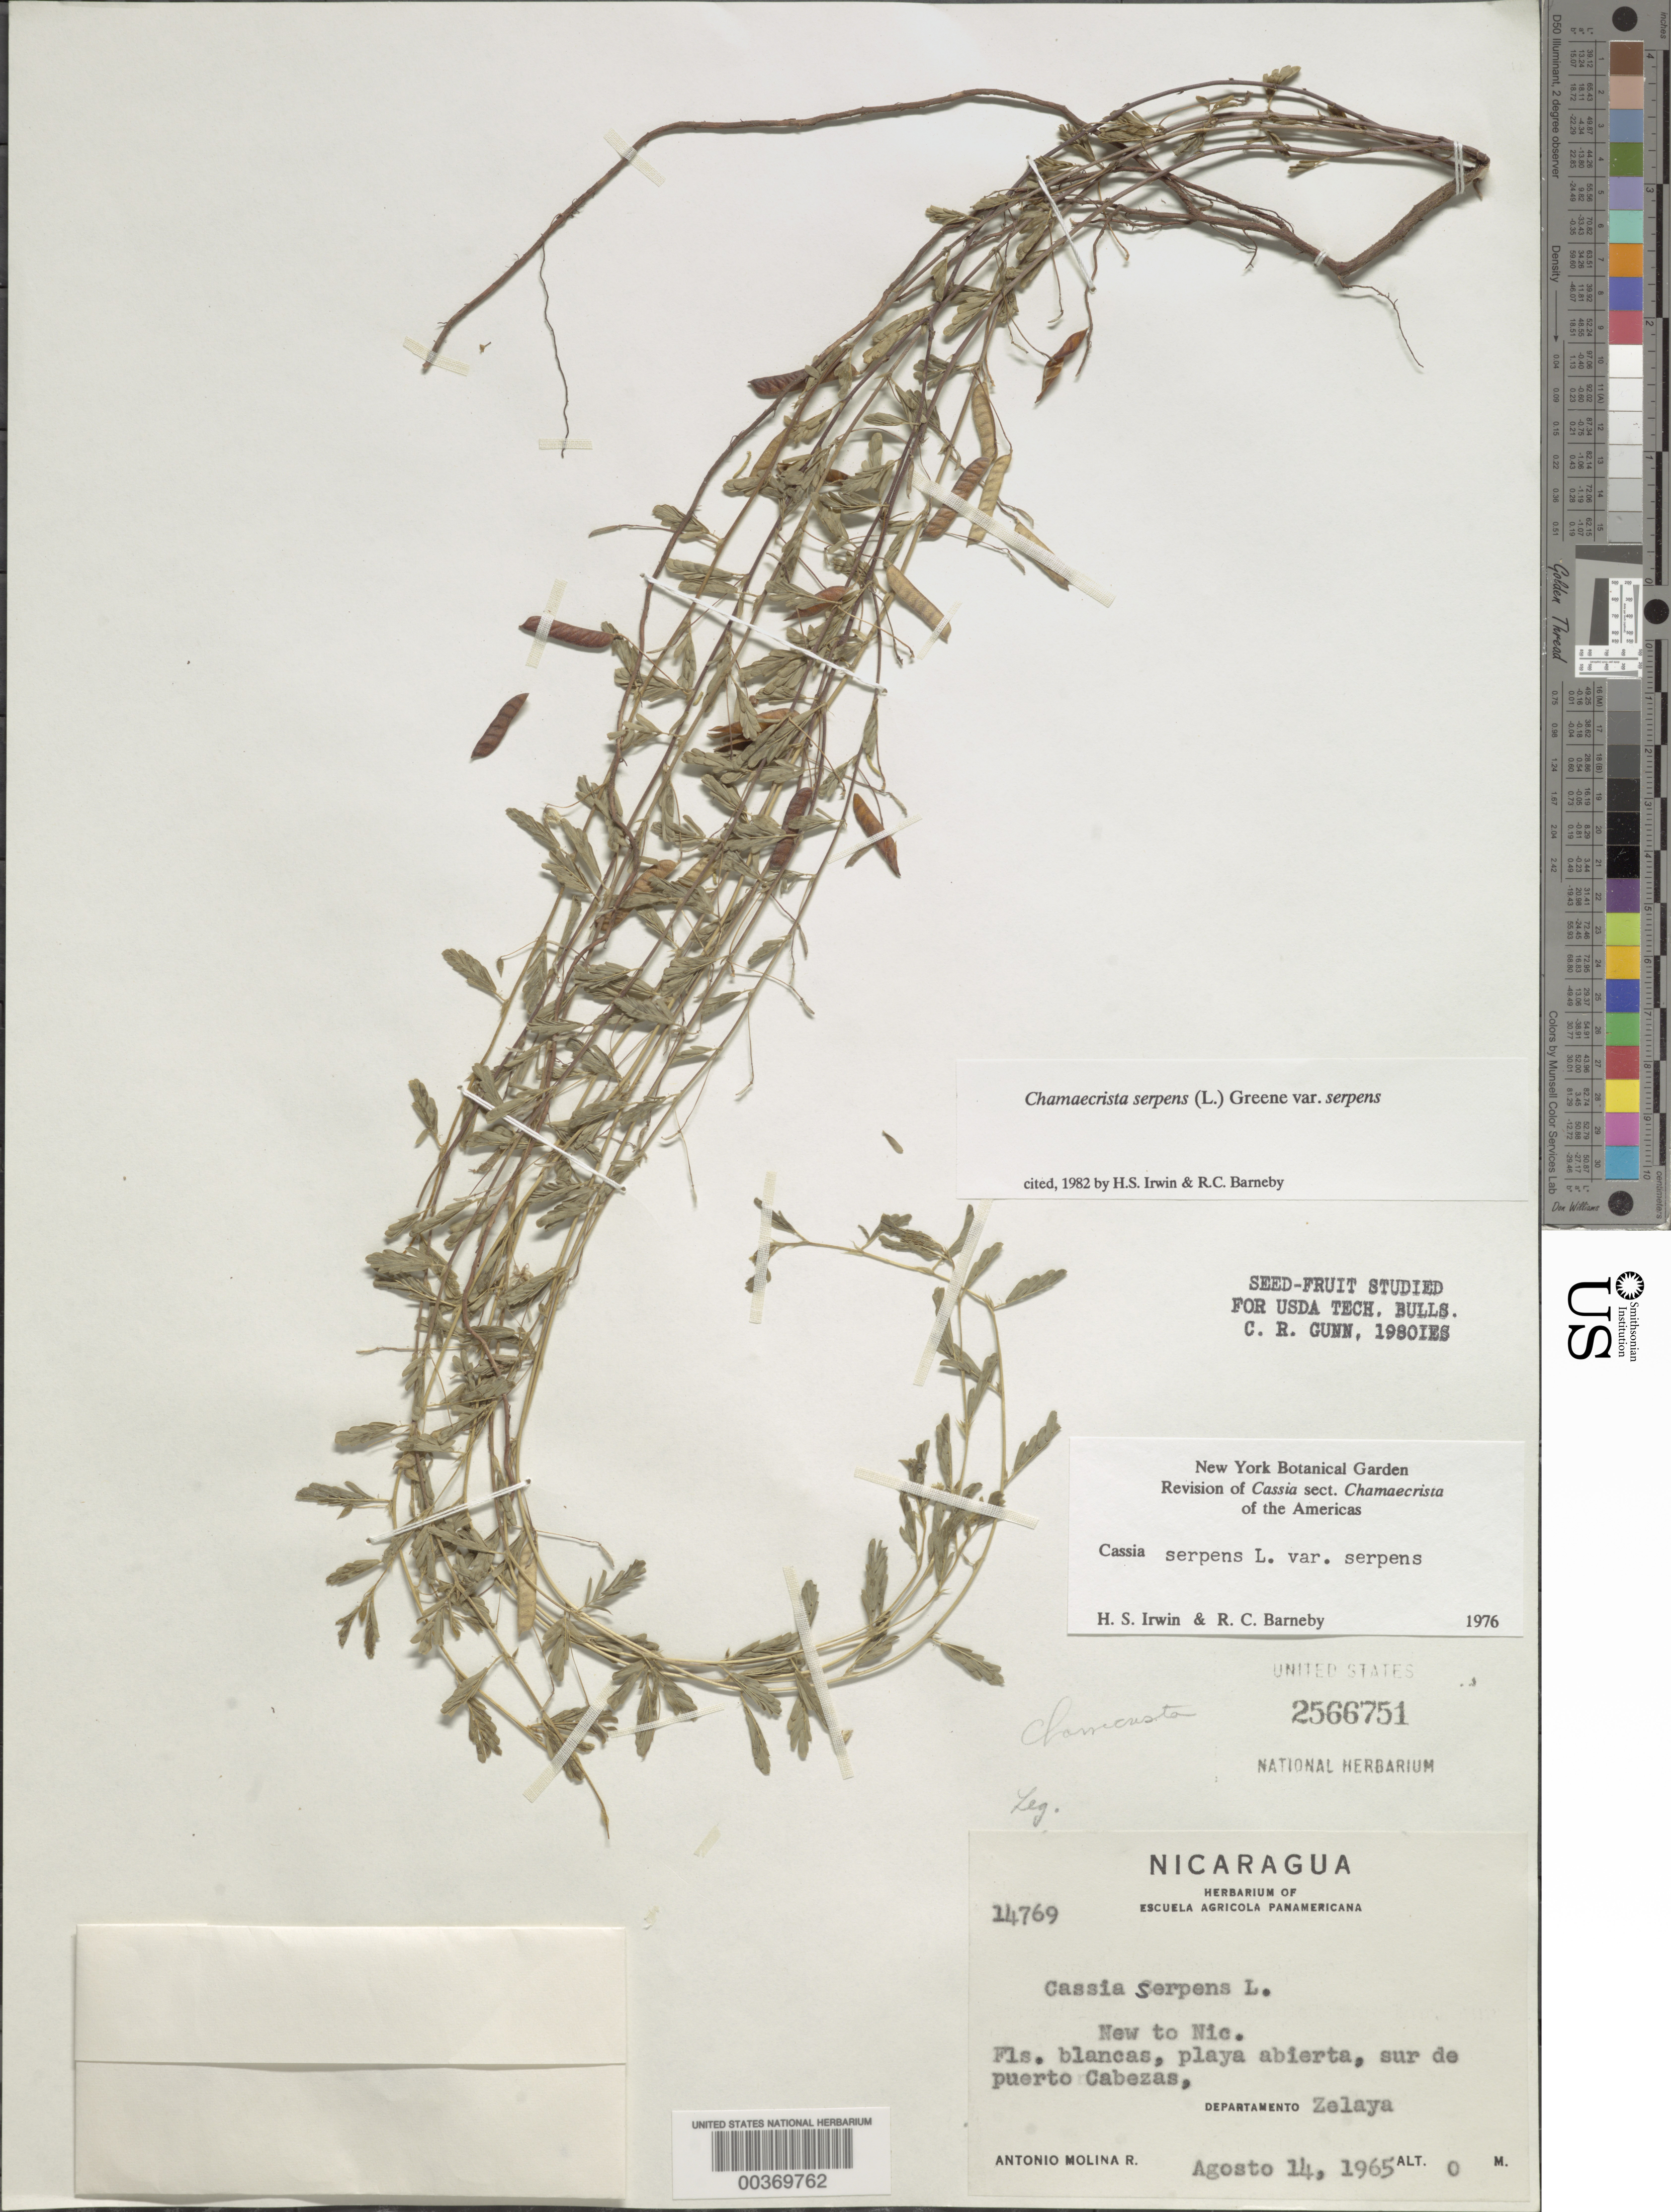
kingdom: Plantae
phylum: Tracheophyta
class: Magnoliopsida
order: Fabales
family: Fabaceae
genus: Chamaecrista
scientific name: Chamaecrista serpens var. serpens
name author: (L.) Greene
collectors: A. Molina R.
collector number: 14769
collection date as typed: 14 Aug 1965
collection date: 1965-08-14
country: Nicaragua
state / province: Atlántico Norte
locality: Playa abierta, sur de puerto cabezas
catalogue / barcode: US 2566751